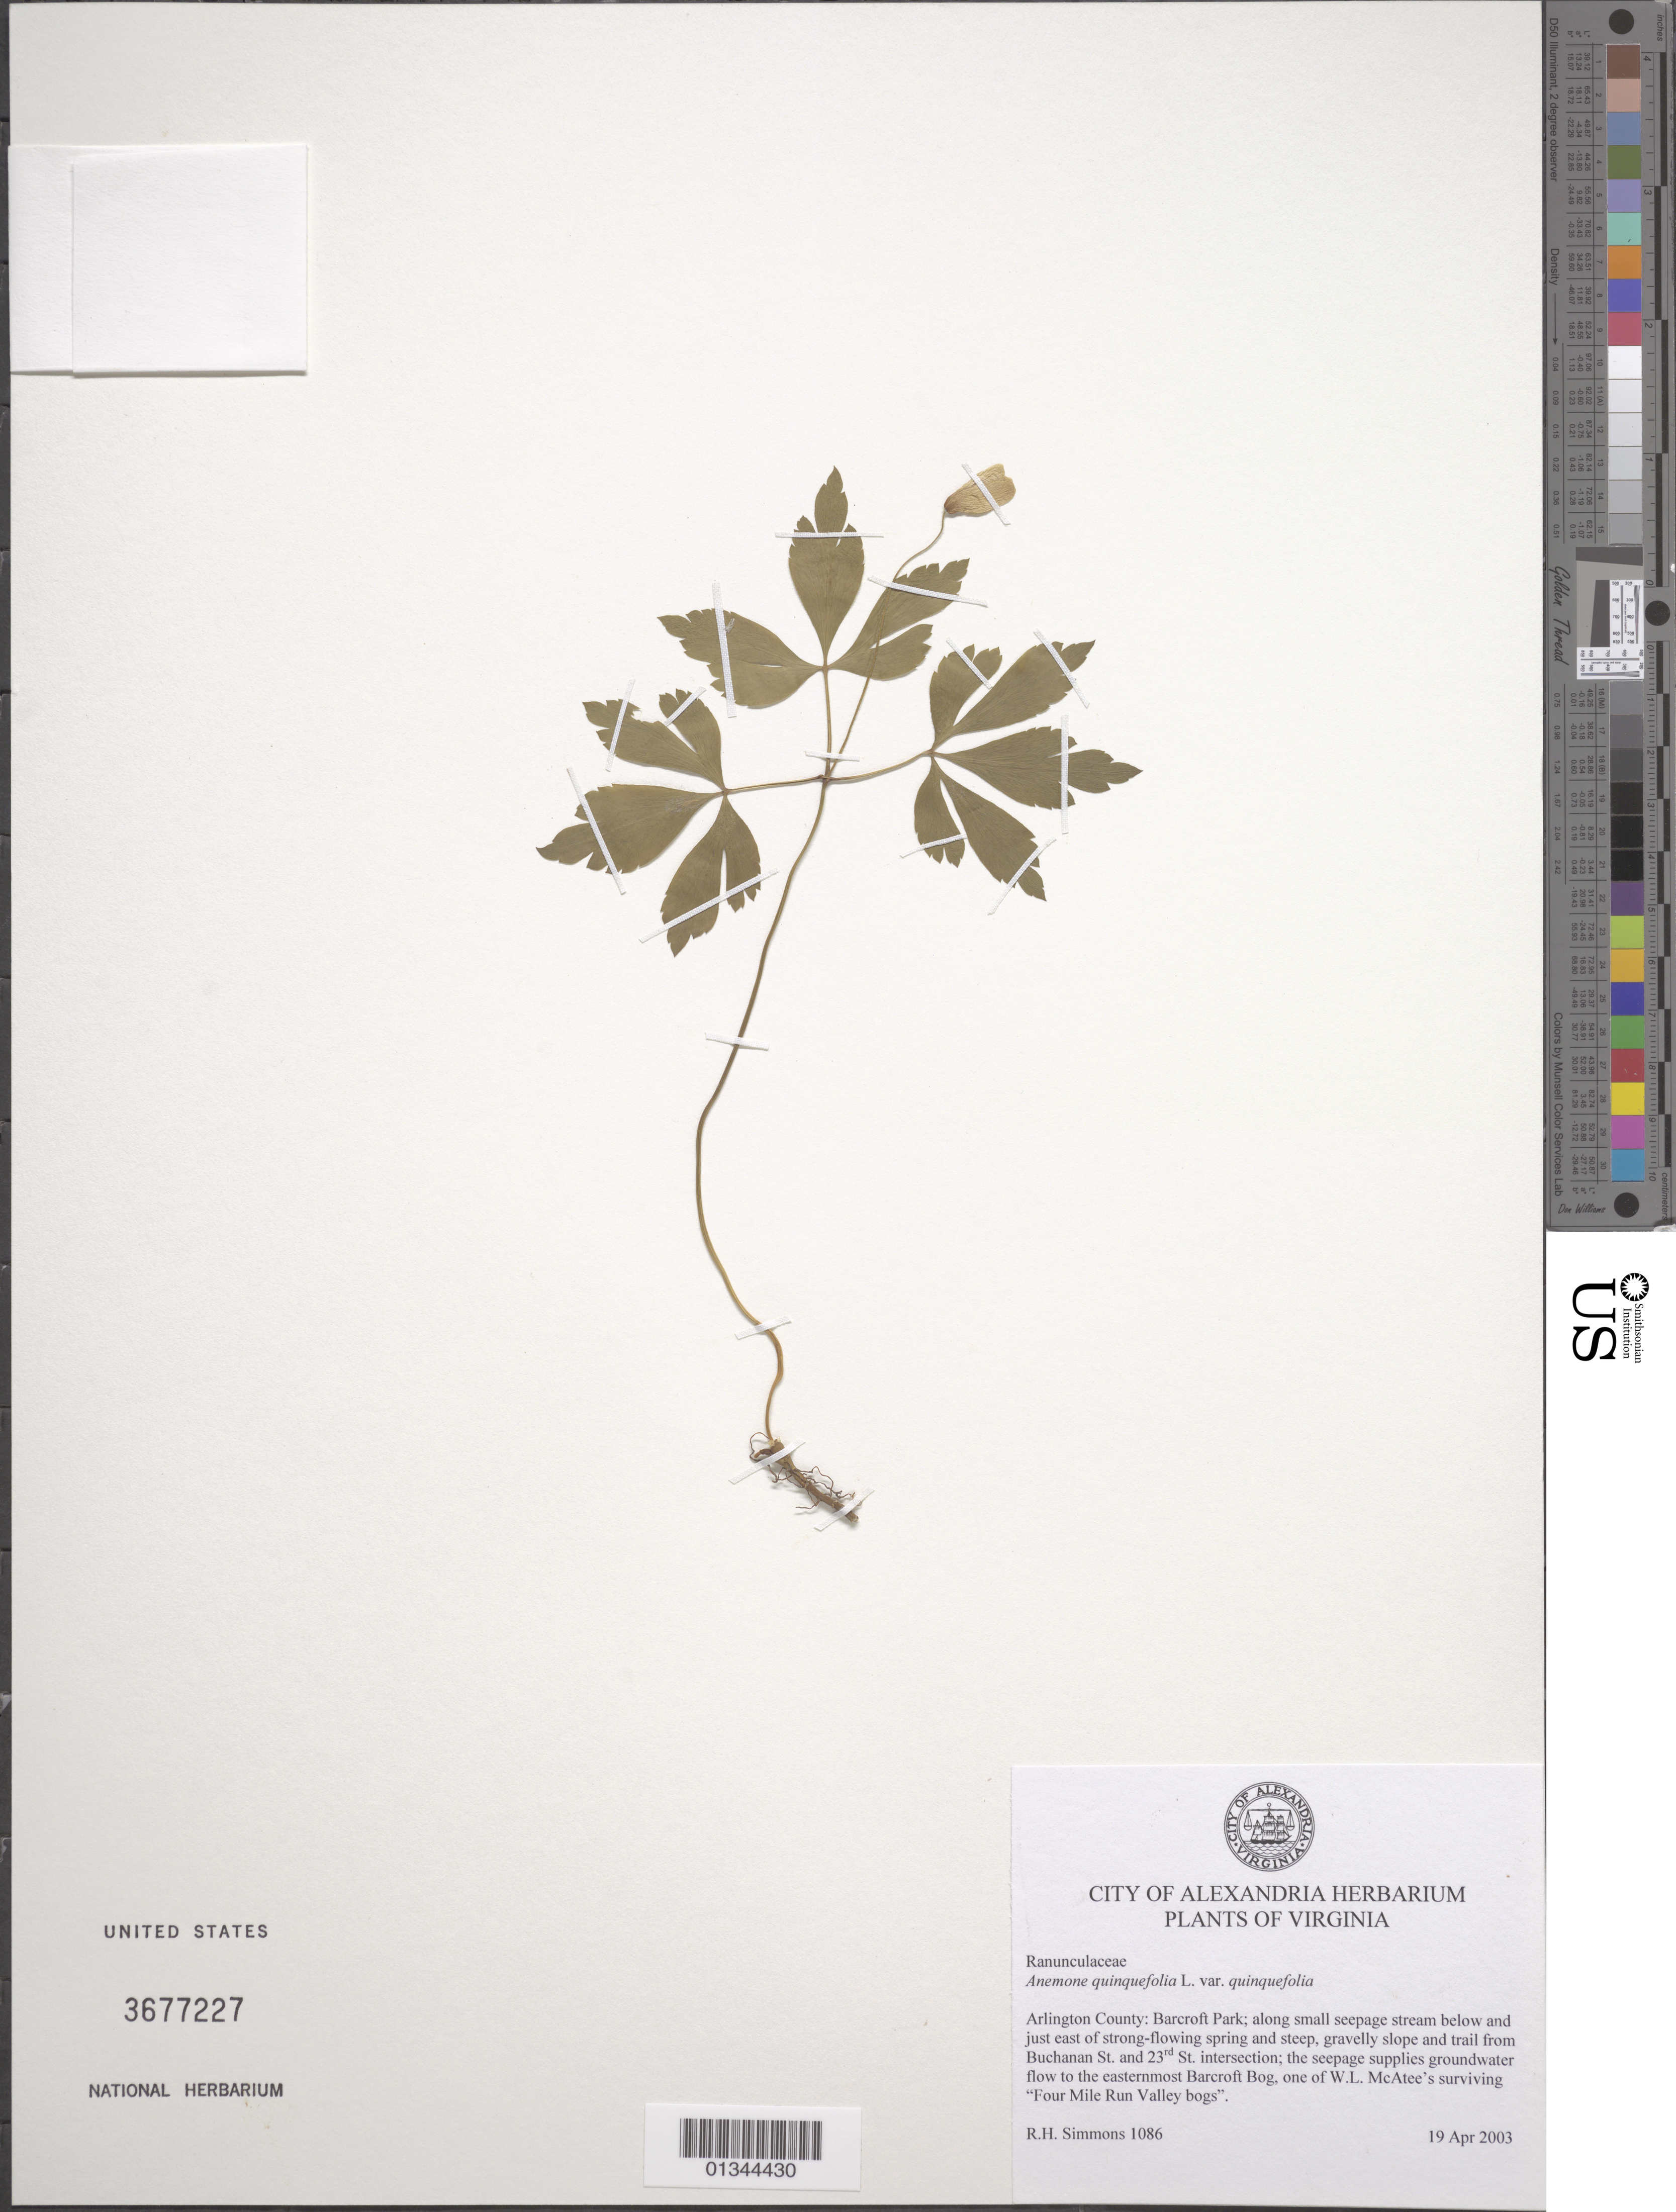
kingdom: Plantae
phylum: Tracheophyta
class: Magnoliopsida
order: Ranunculales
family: Ranunculaceae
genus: Anemone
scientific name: Anemone quinquefolia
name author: L.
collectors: R. H. Simmons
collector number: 1086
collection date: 2003-04-19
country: United States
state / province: Virginia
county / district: Arlington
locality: Barcroft Park, along small seepage stream below and just east of strong-flowing spring and steep, gravelly slope and trail from Buchanan St. and 23rd St. intersection.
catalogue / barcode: US 3677227